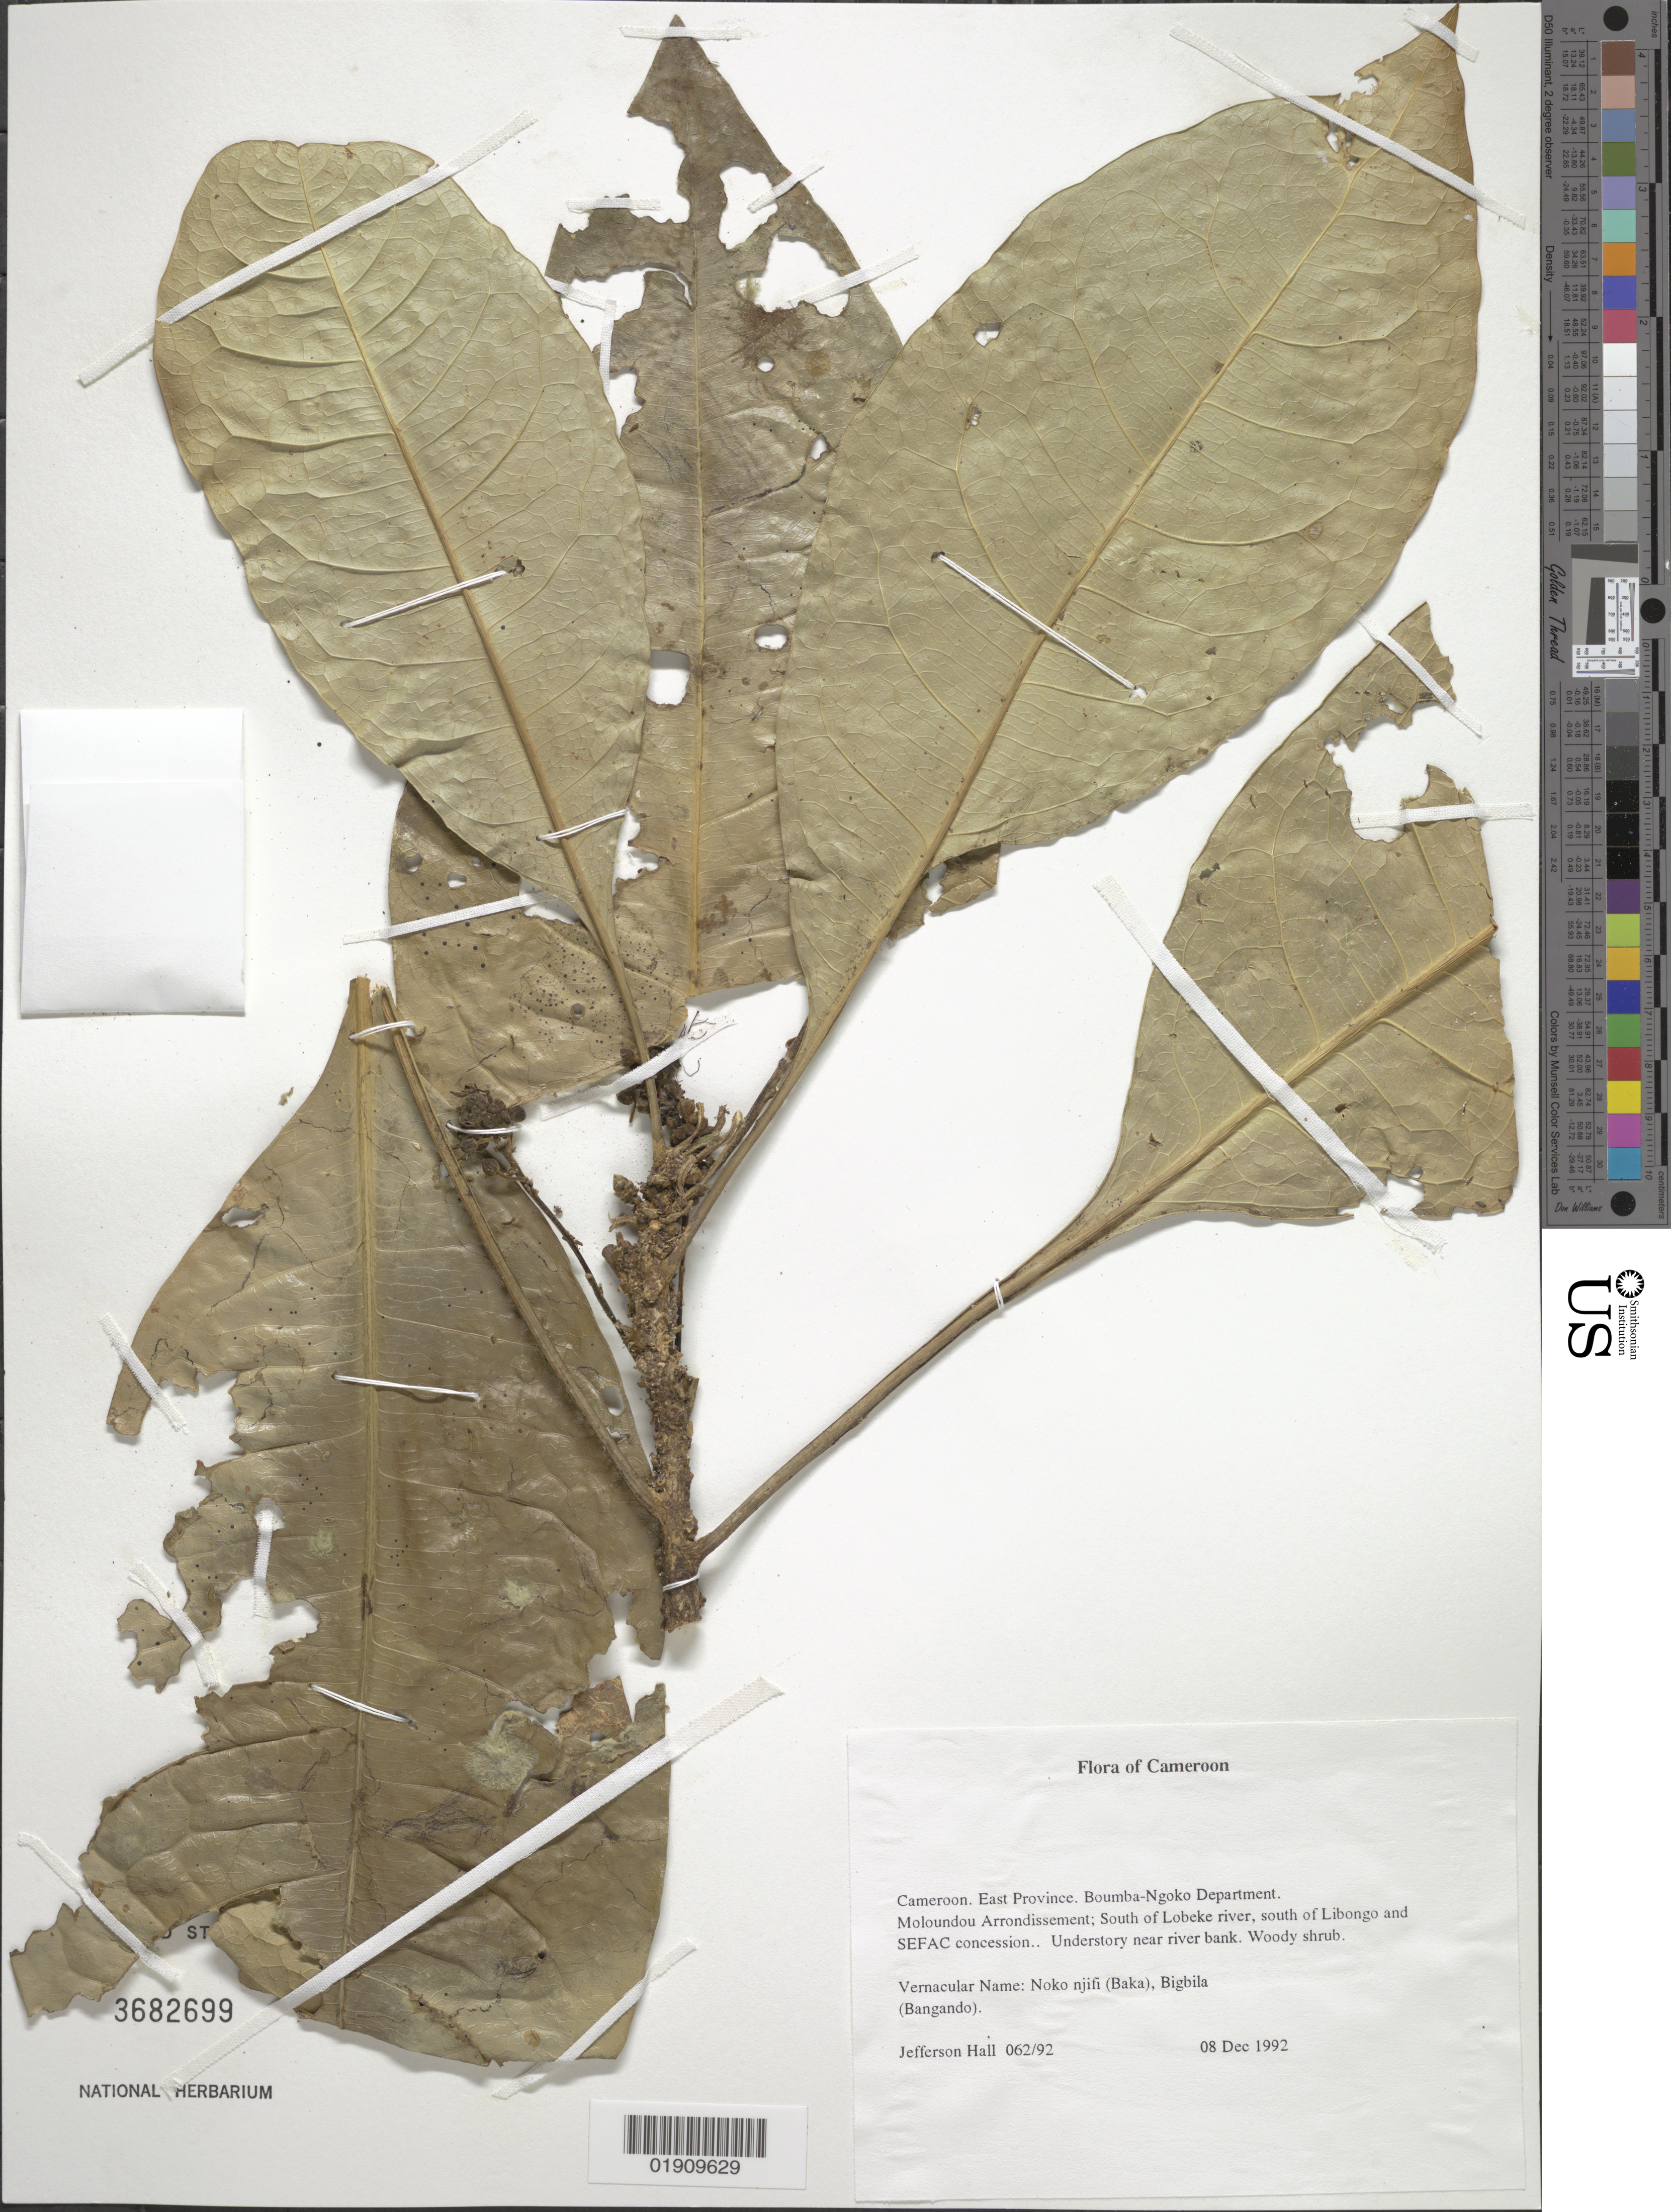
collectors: J. Hall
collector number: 062/92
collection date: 1992-12-08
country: Cameroon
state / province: Est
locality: Boumba-Ngoko Department. Boumba-Ngoko Department. Moloundou Arroundissement; South of Lobeke river, south of Libongo and SEFAC concession.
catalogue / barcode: US 3682699